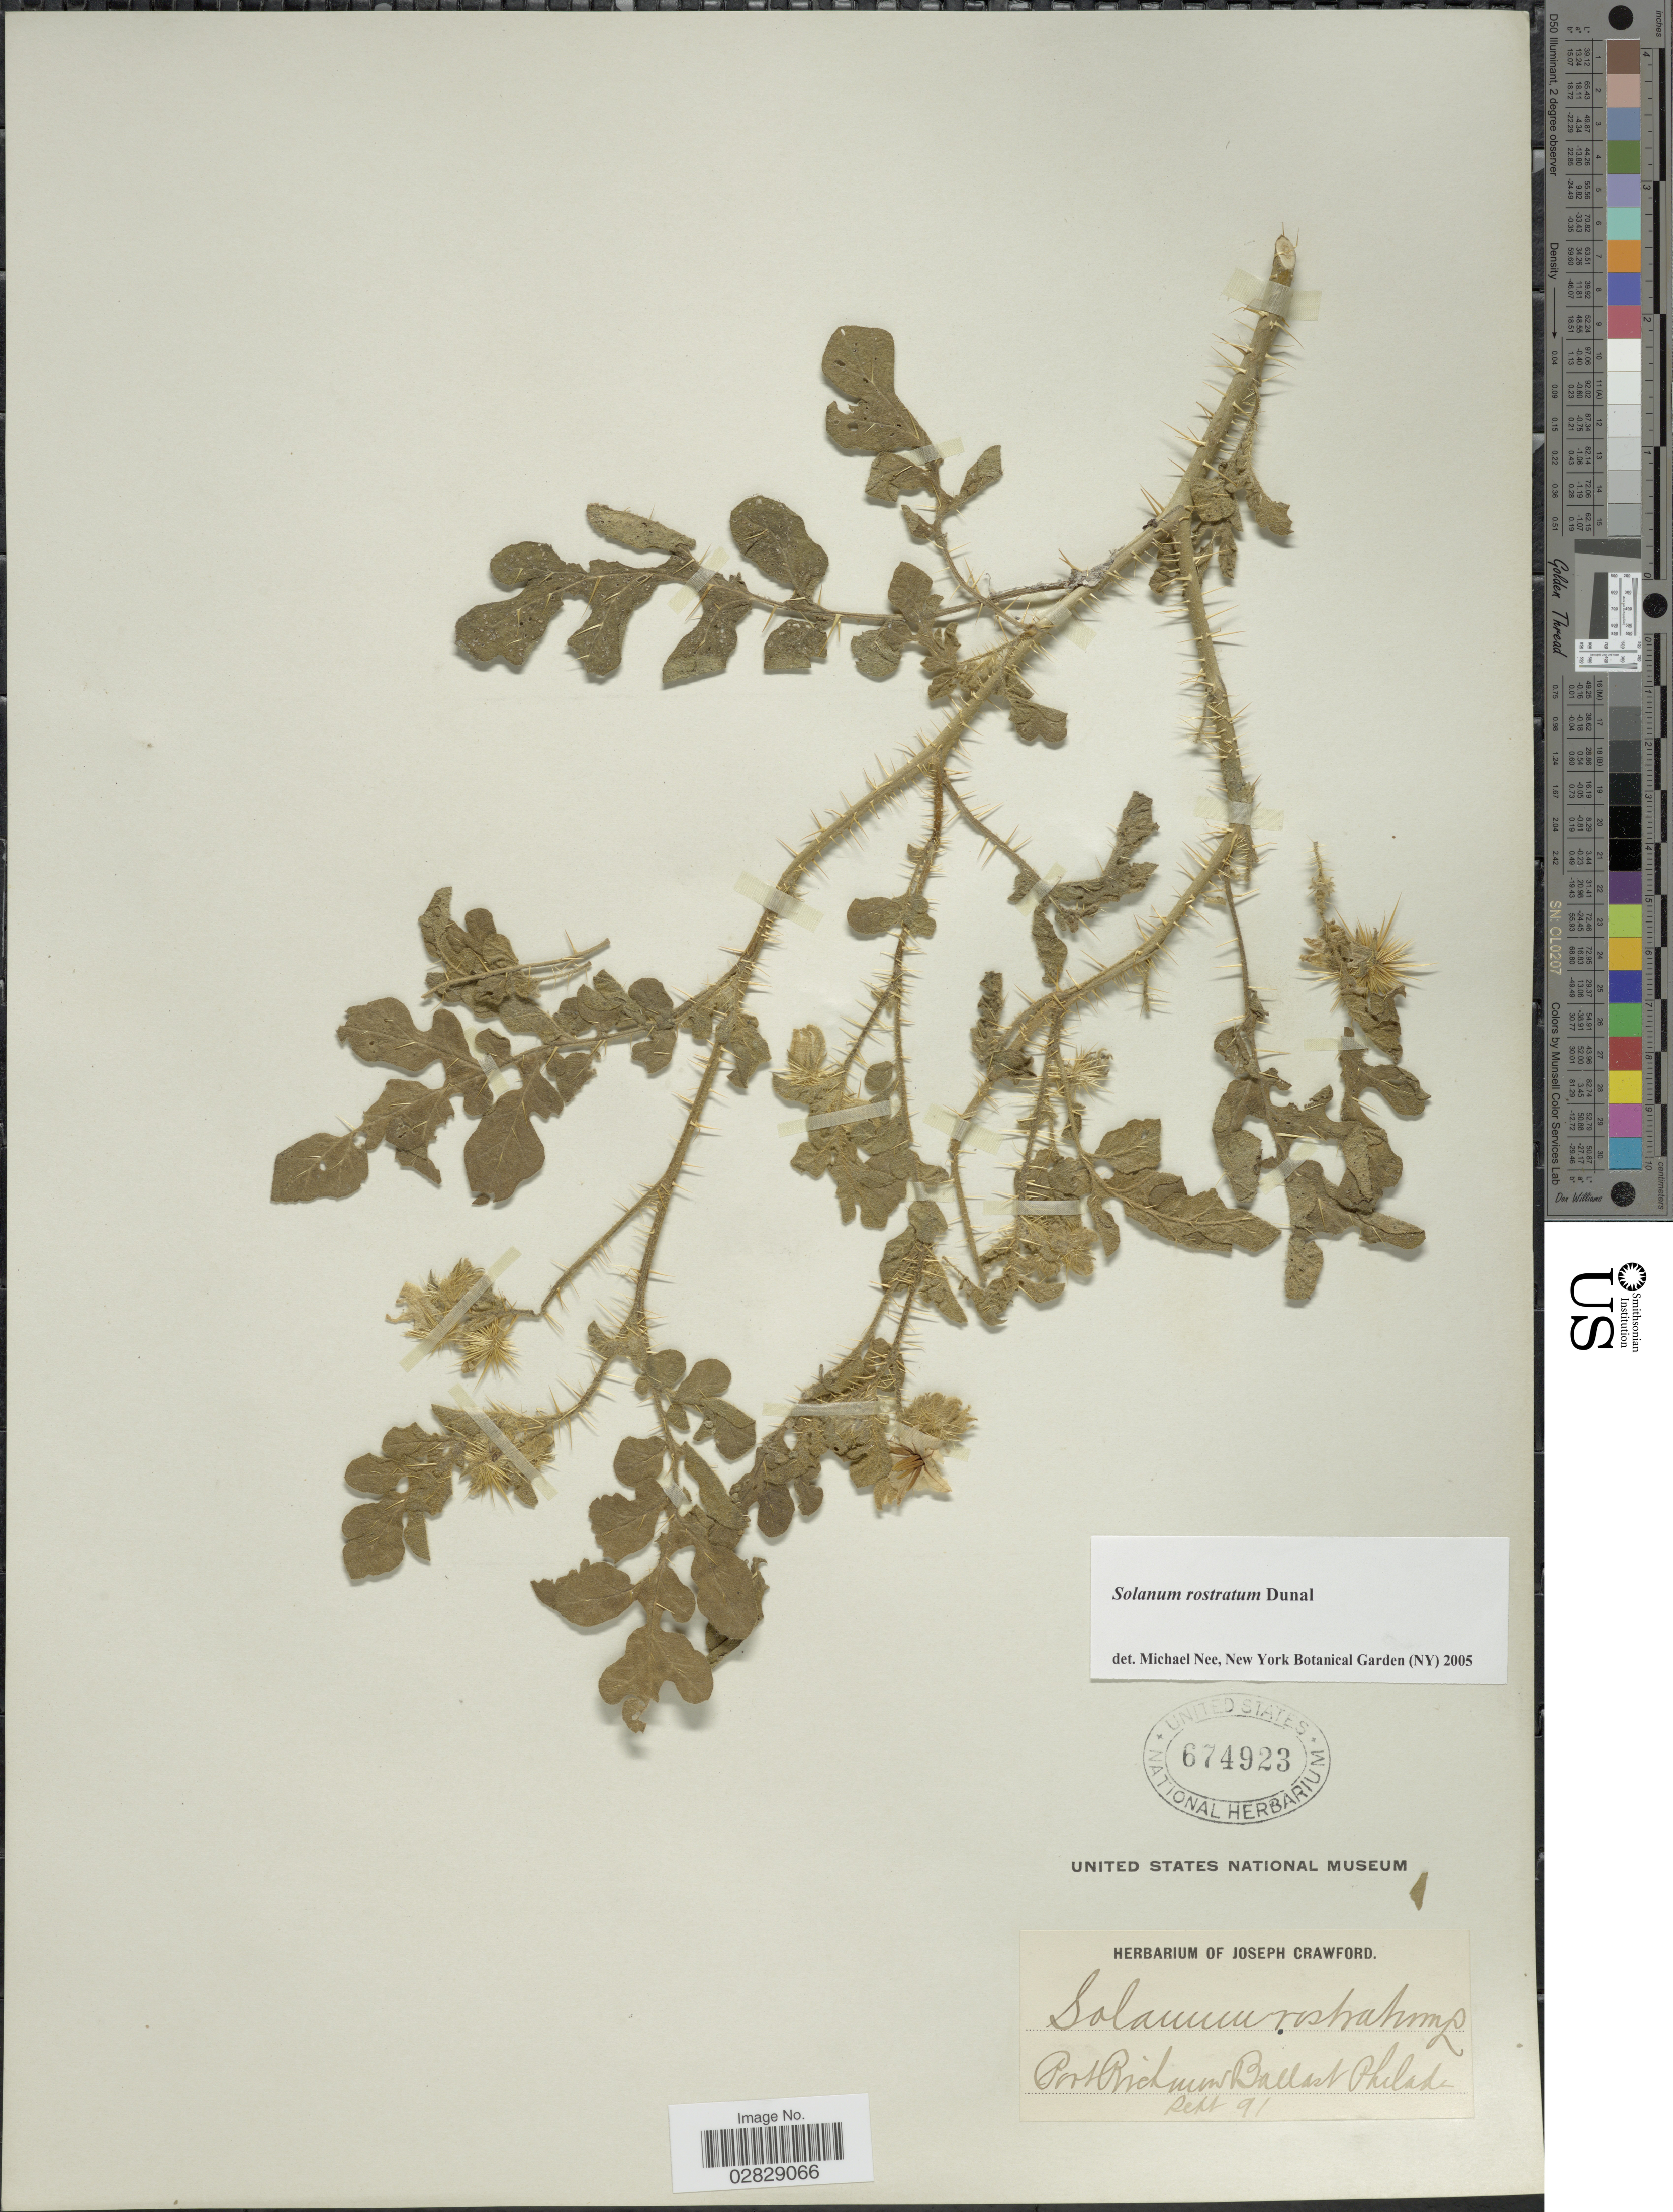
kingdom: Plantae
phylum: Tracheophyta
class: Magnoliopsida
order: Solanales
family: Solanaceae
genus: Solanum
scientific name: Solanum rostratum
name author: Dunal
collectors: ex herb. Joseph Crawford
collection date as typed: Transcribed d/m/y: /9/91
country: United States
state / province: Pennsylvania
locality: Port Richmond, Ballast Philade.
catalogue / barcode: US 674923